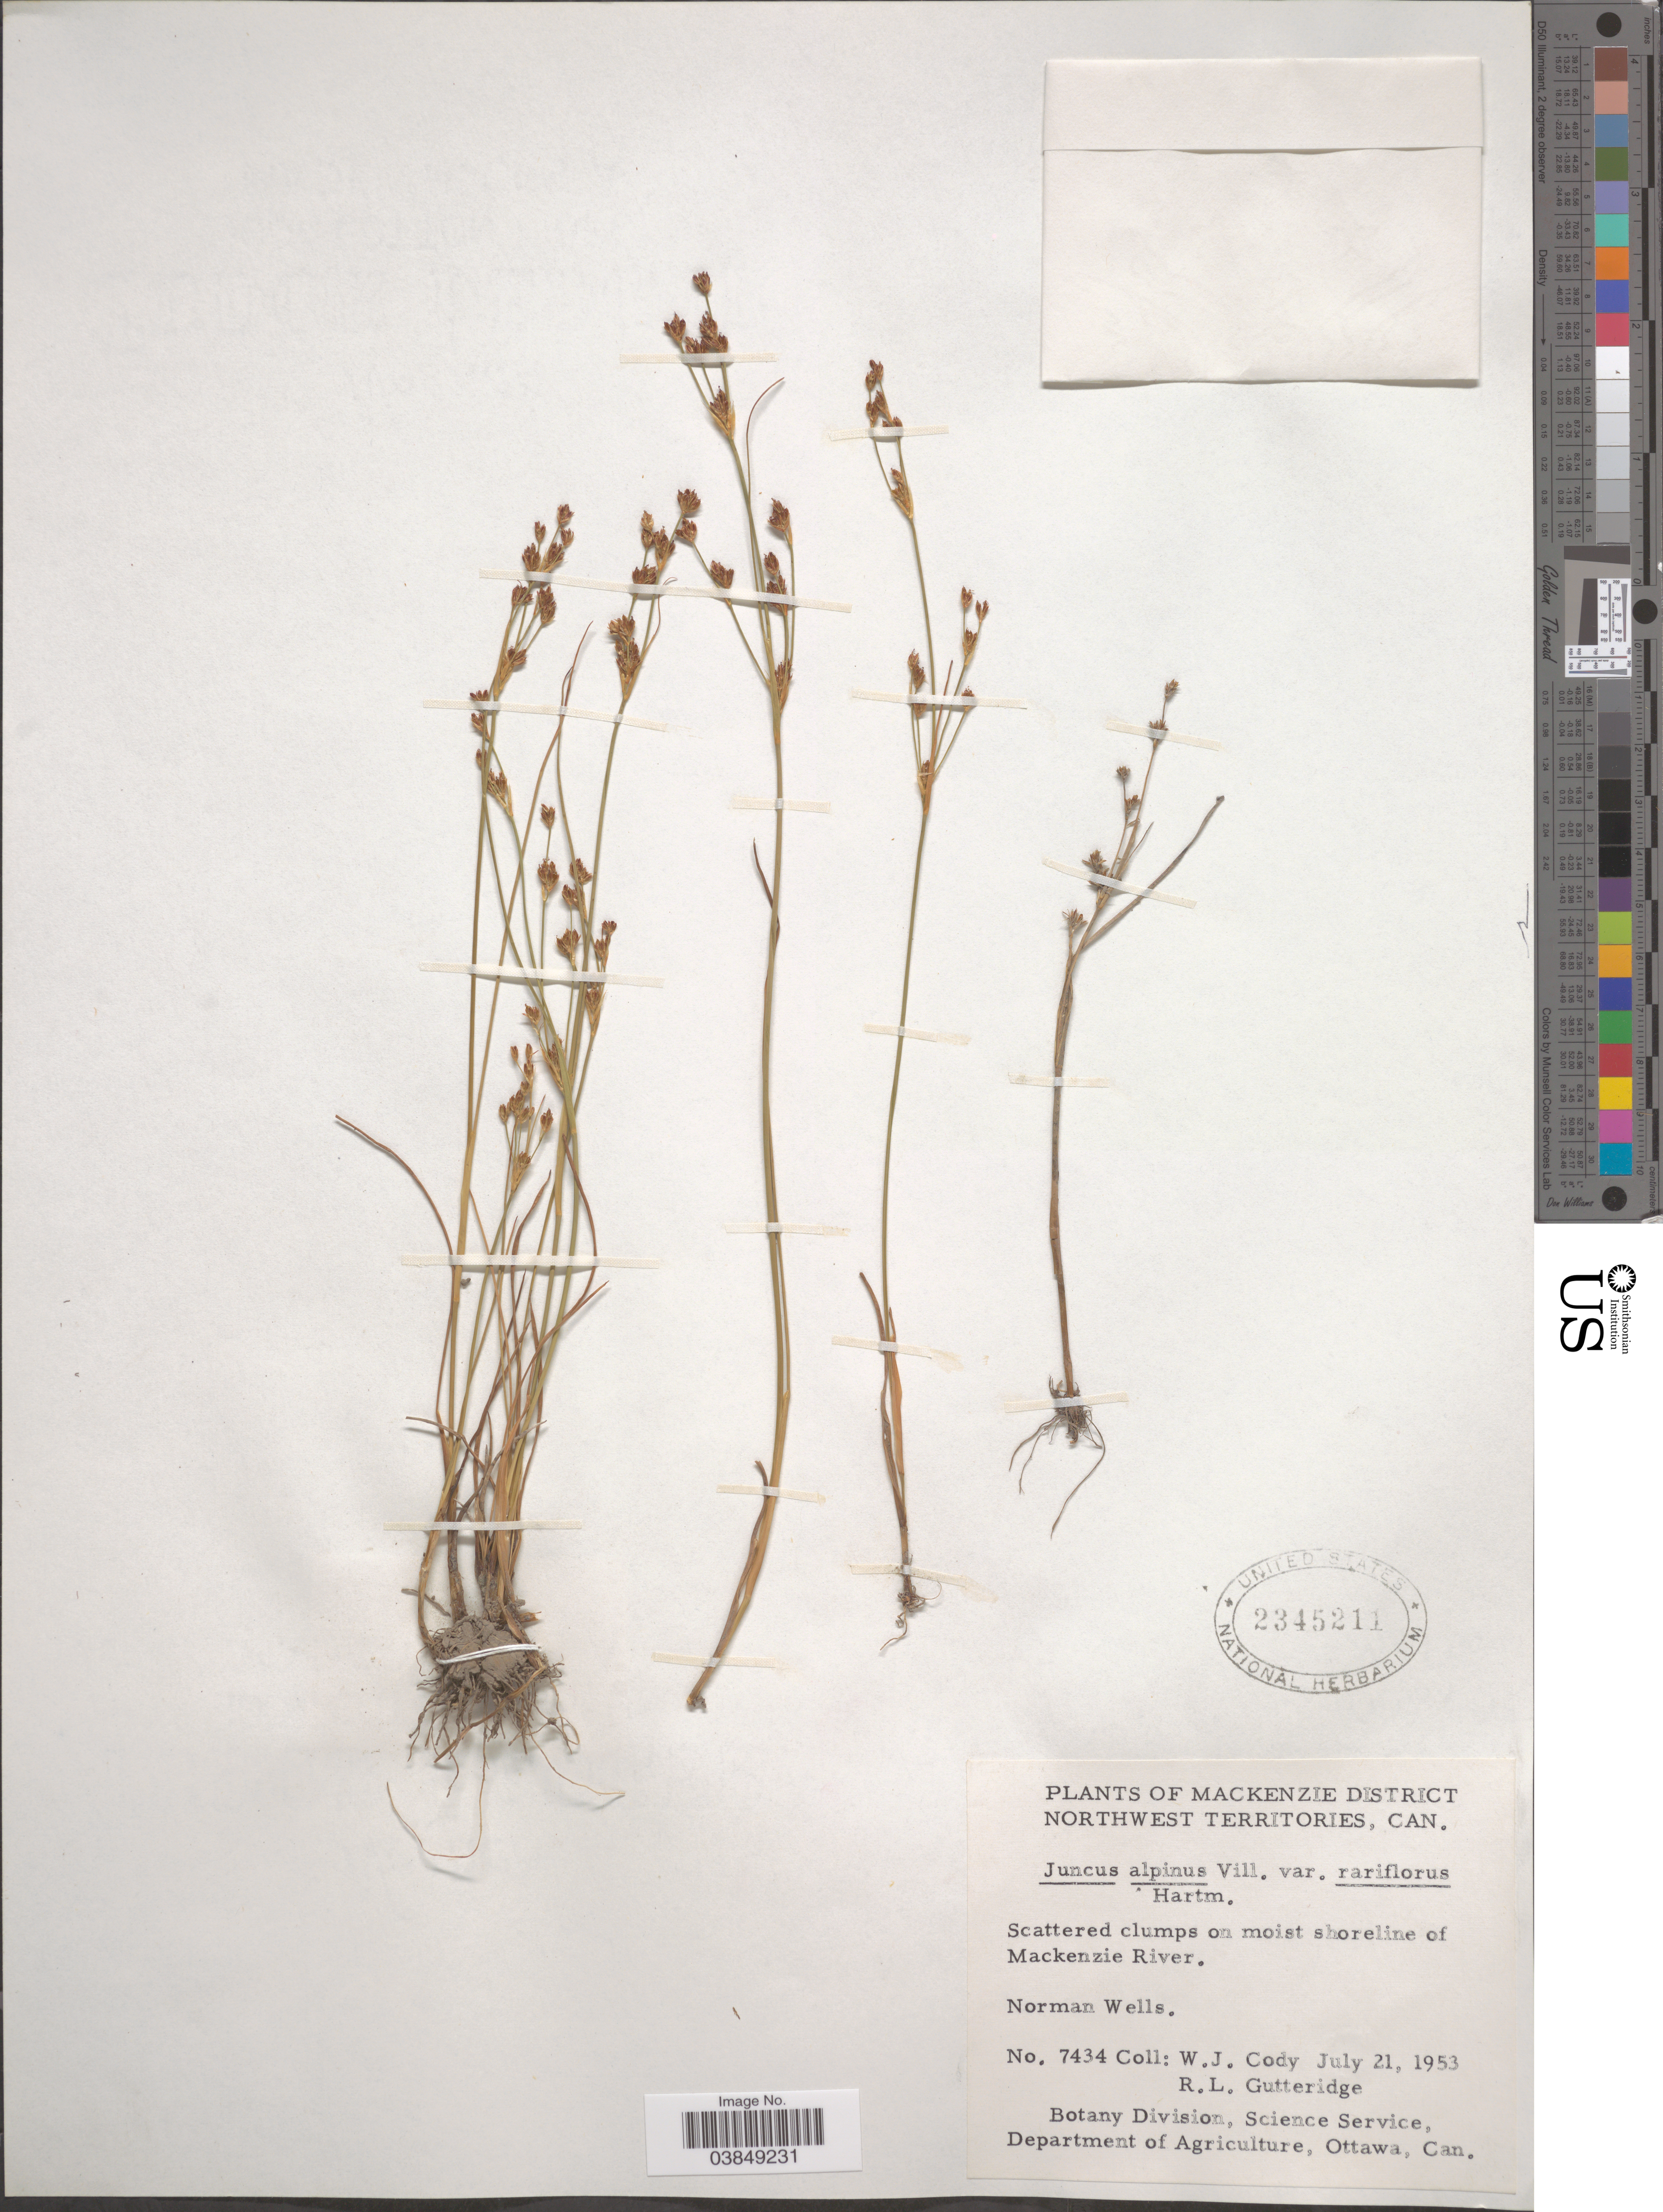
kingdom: Plantae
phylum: Tracheophyta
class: Liliopsida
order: Poales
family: Juncaceae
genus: Juncus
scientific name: Juncus alpinus var. rariflorus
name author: (Hartm.) Hartm.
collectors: W. Cody & R. Gutteridge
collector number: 7434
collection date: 1953-07-21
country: Canada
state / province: Northwest Territories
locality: Mackenzie District. On moist shoreline of Mackenzie River. Norman Wells.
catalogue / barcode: US 2345211